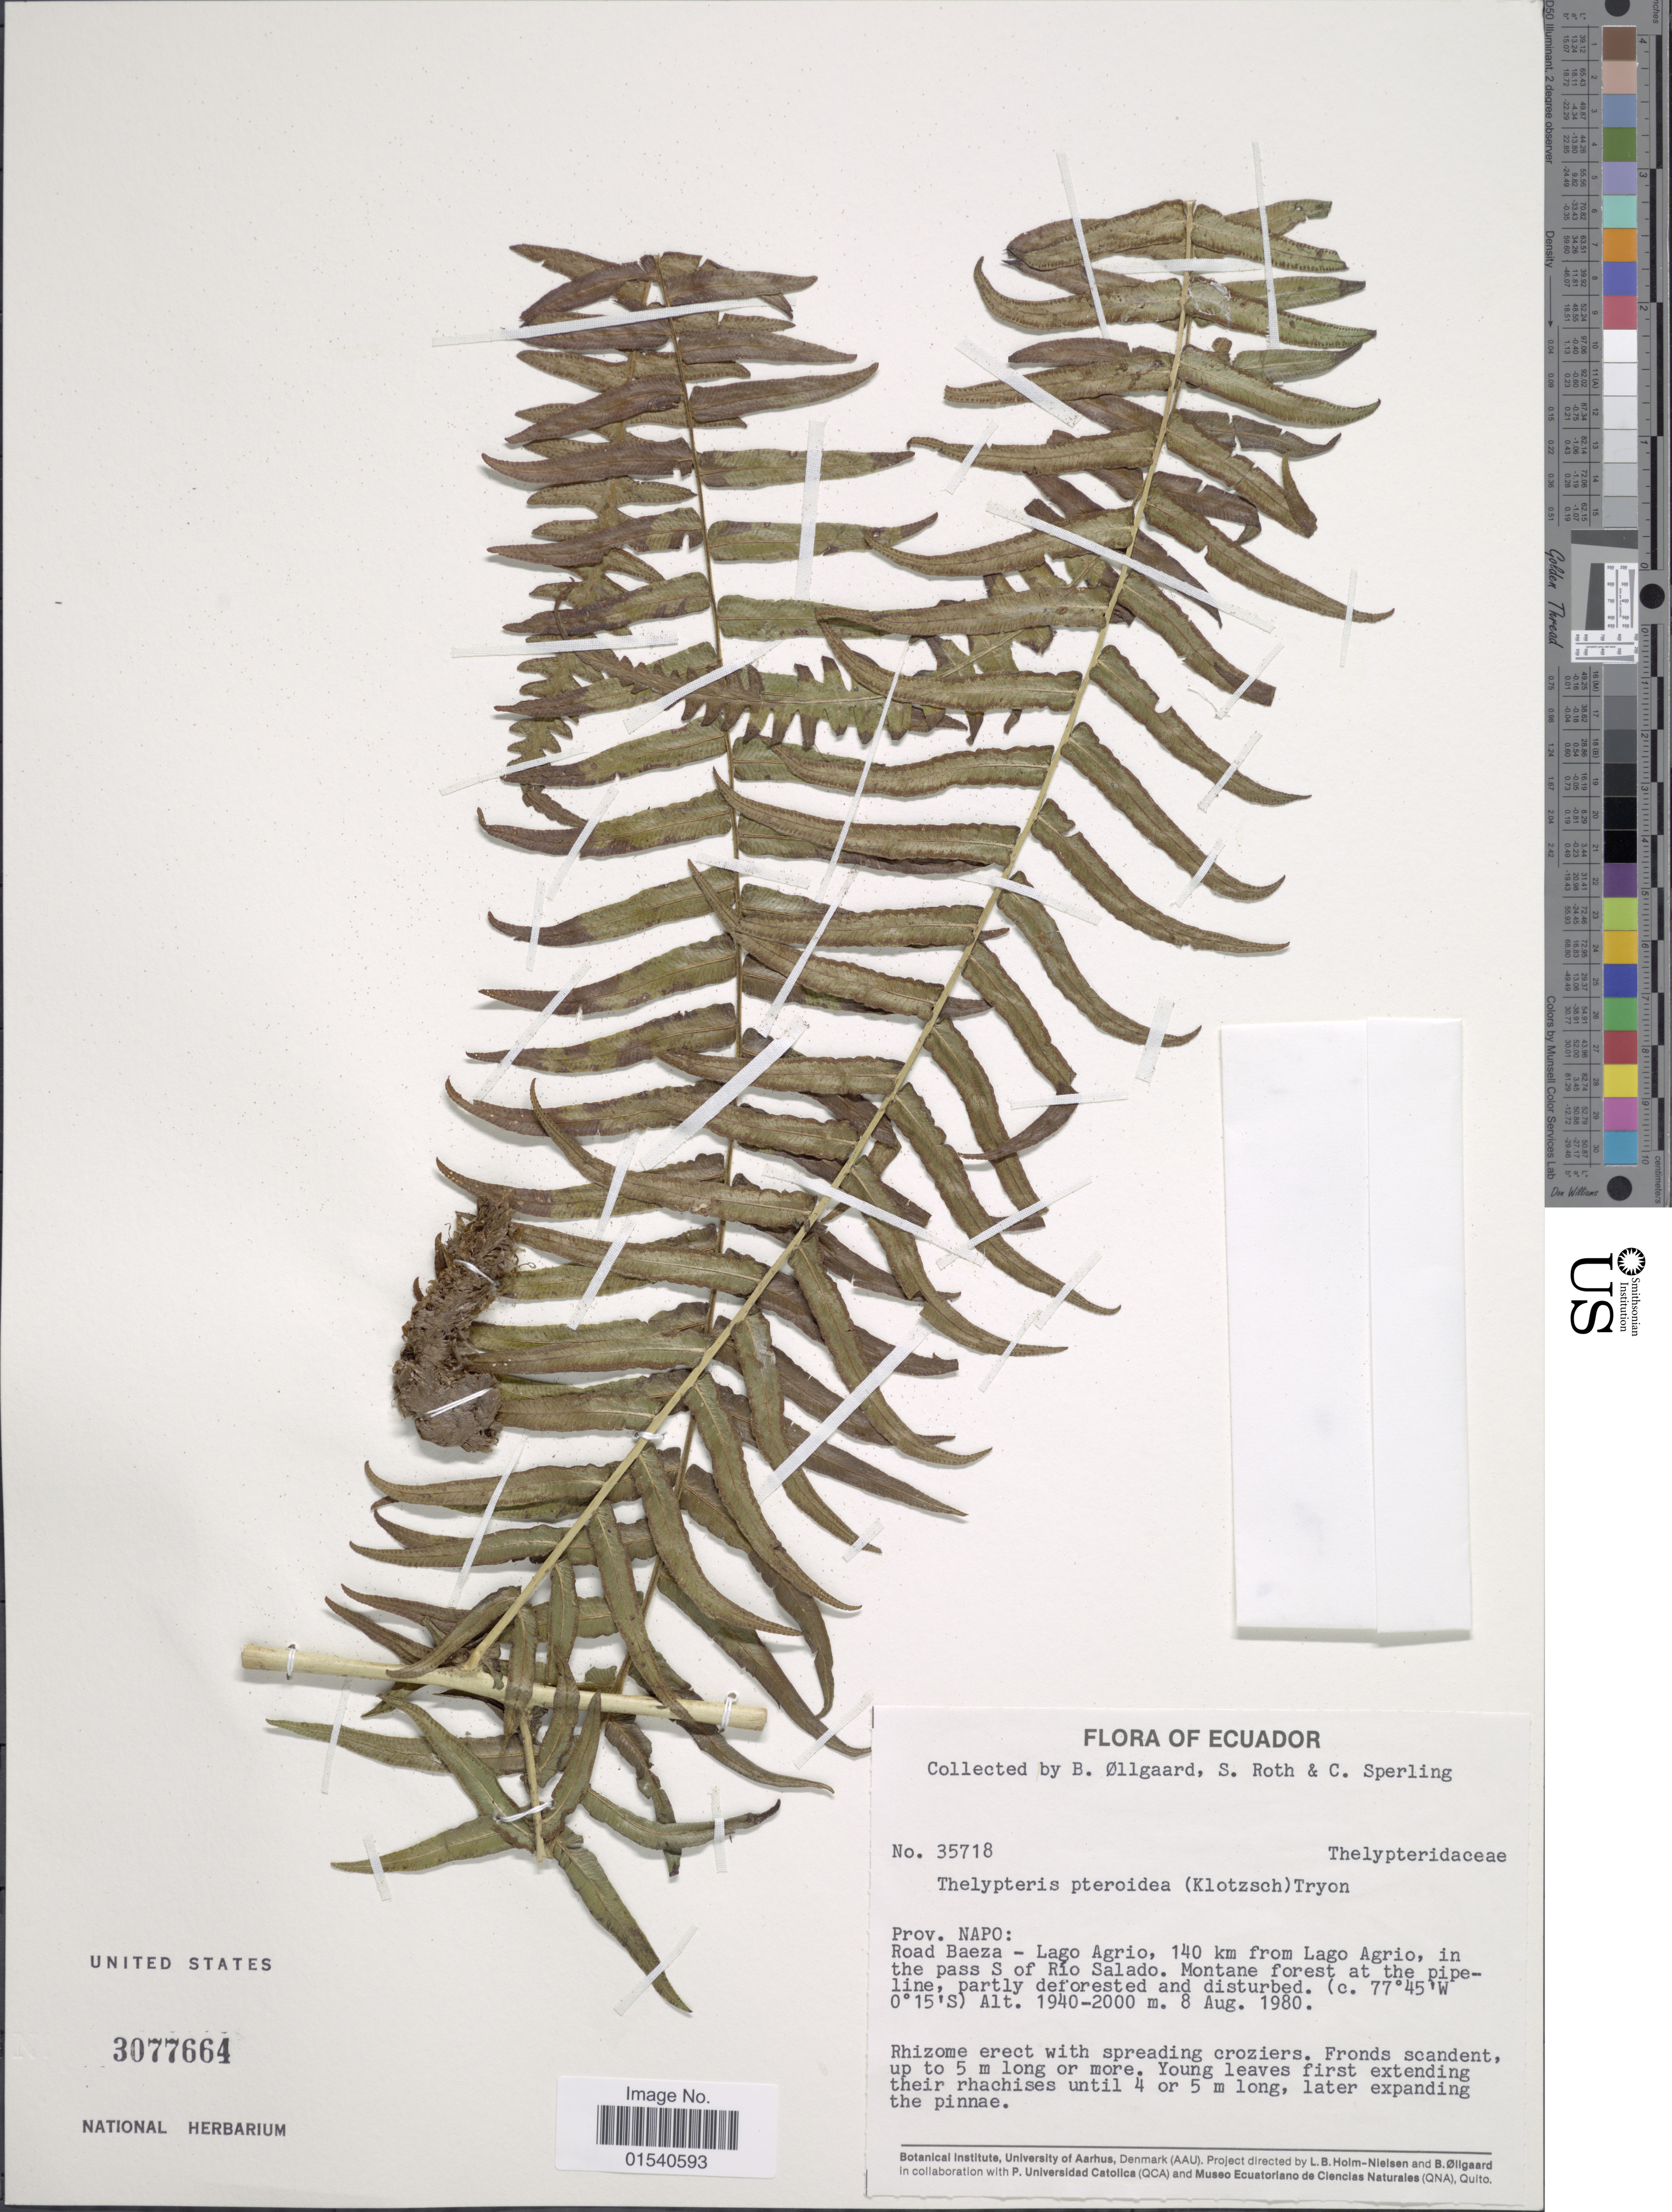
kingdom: Plantae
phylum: Tracheophyta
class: Polypodiopsida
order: Polypodiales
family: Thelypteridaceae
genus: Amauropelta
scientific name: Amauropelta pteroidea (Klotzsch) comb. nov., ined 2015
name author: (Klotzsch)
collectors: B. Øllgaard, S. Roth & C. Sperling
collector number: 35718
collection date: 1980-08-08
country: Ecuador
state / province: Napo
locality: Road Baeza - Lago Agrio, 140 km from Lago Agrio, in the pass S of Río Salado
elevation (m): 1940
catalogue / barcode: US 3077664